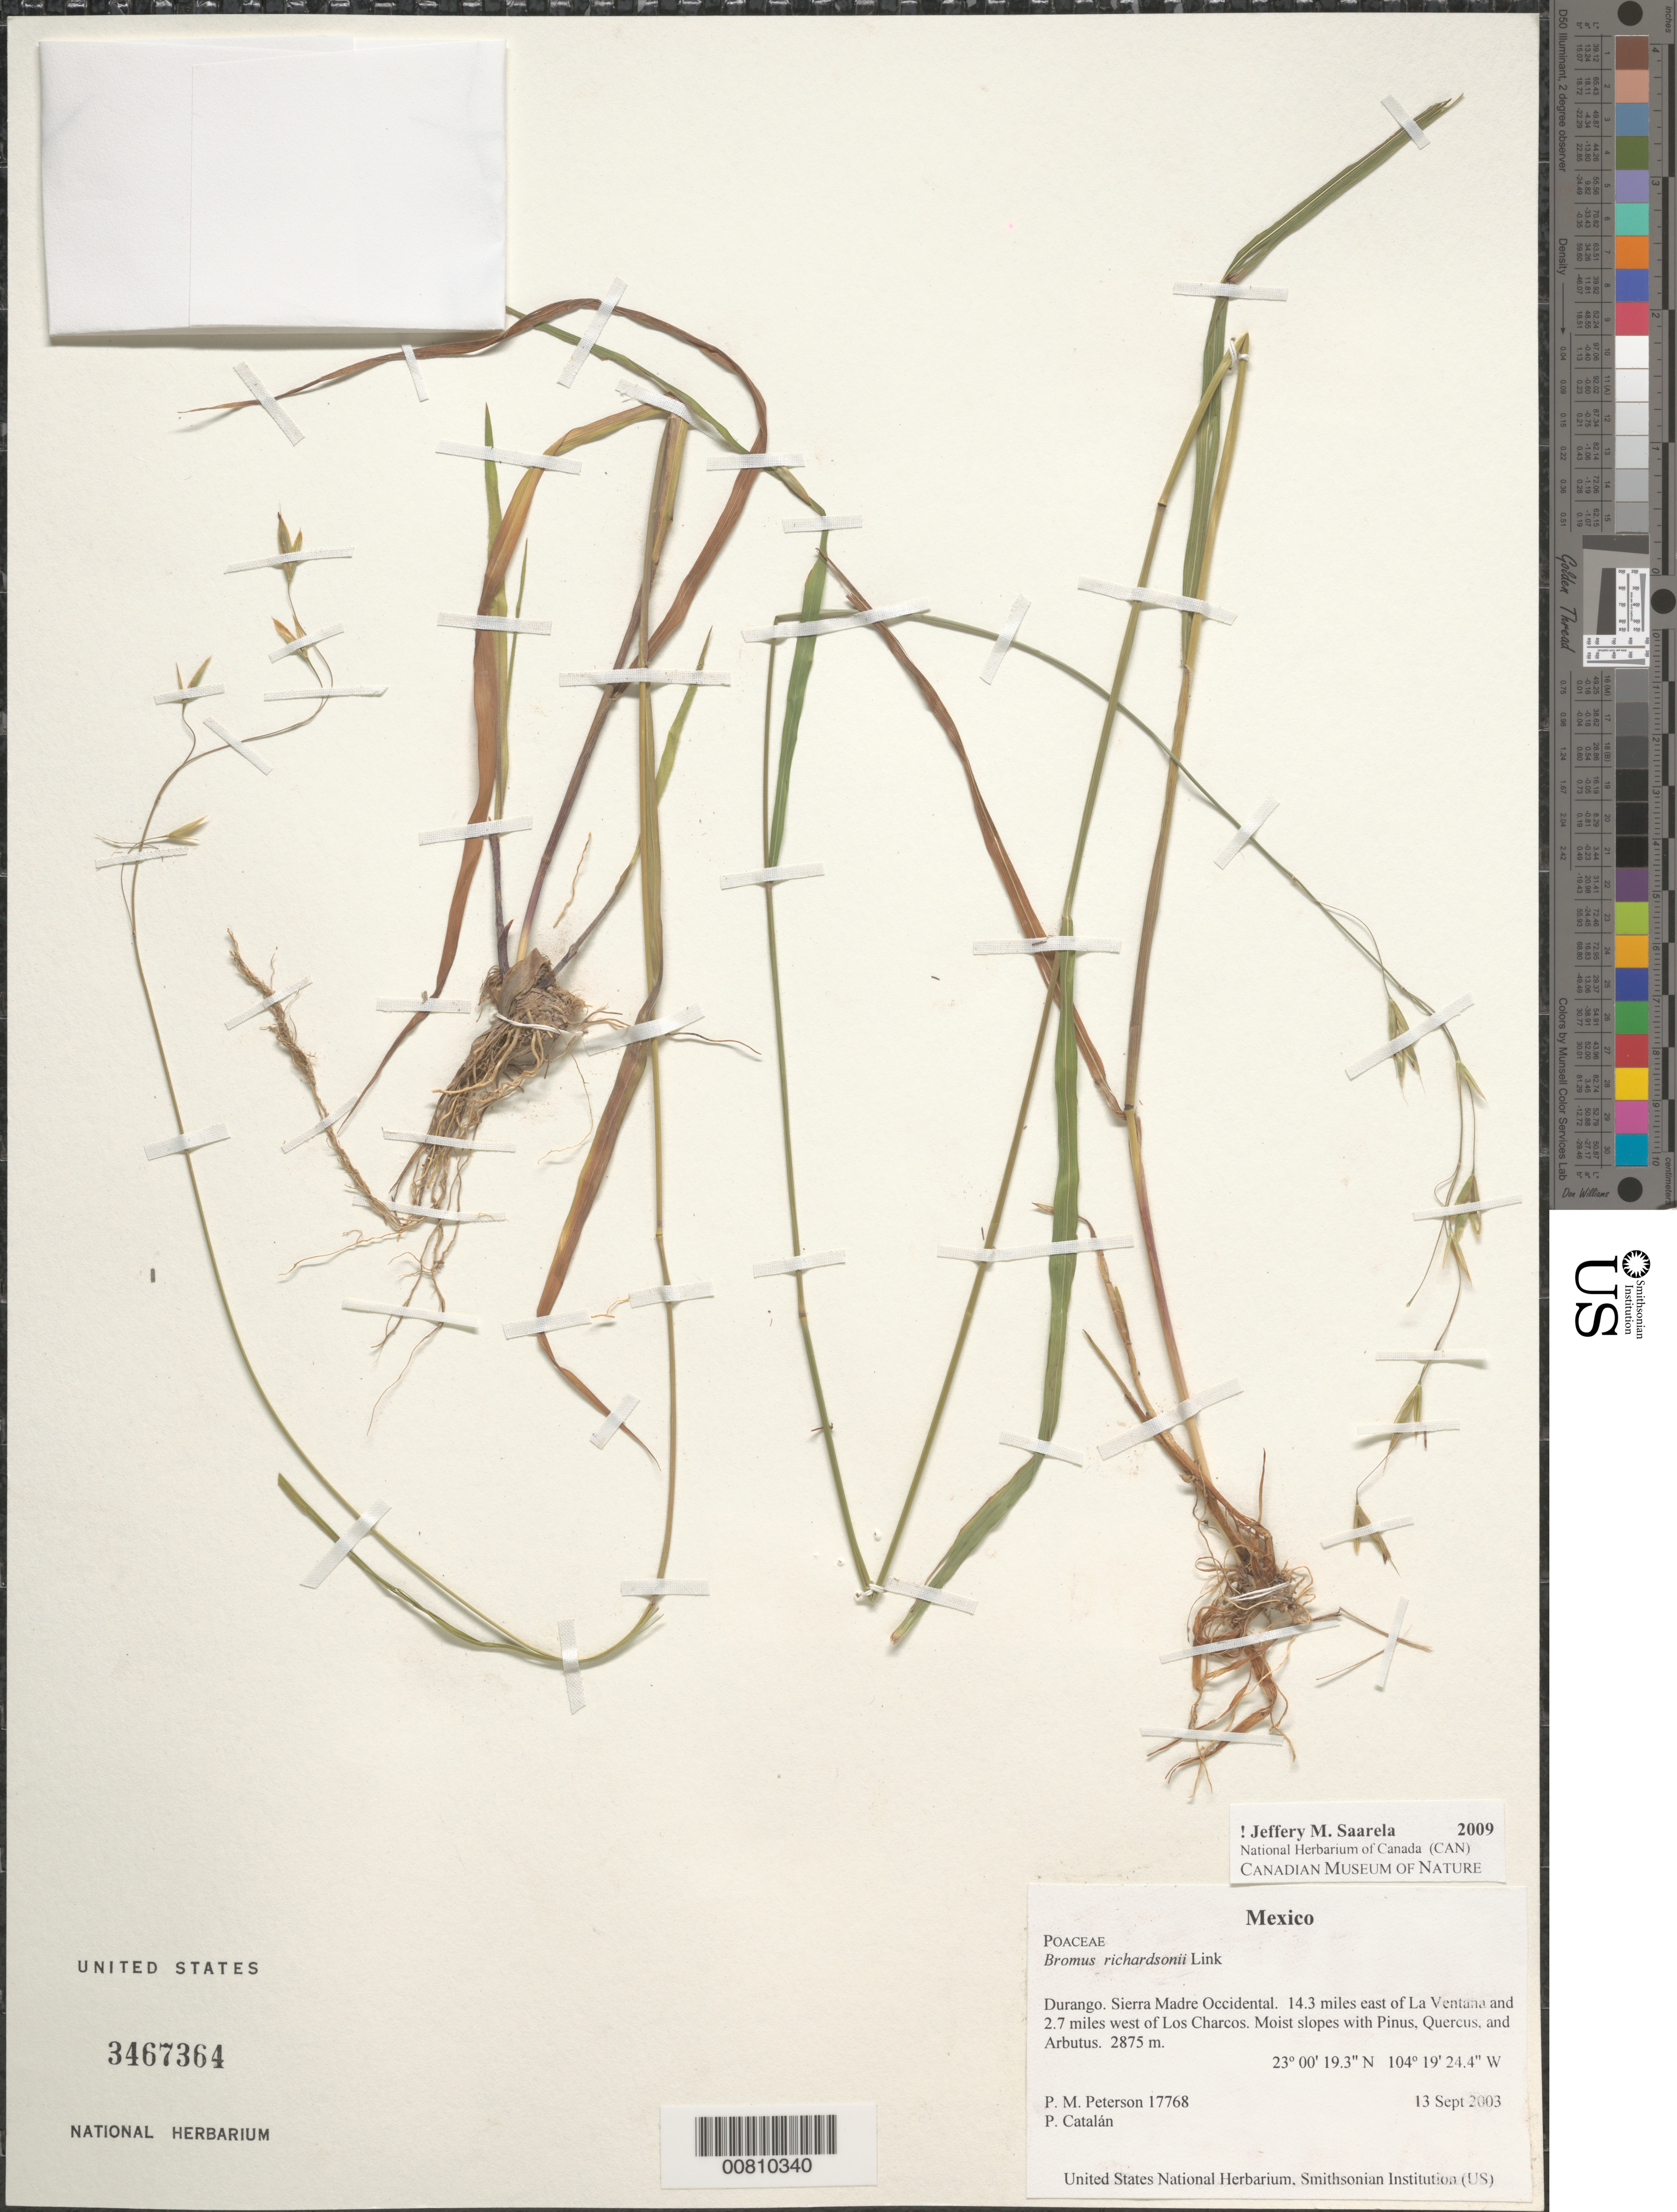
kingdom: Plantae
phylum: Tracheophyta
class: Liliopsida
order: Poales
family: Poaceae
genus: Bromus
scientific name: Bromus richardsonii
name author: Link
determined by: Saarela, J. M., (CAN), Canadian Museum of Nature (CANADA)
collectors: P. M. Peterson & F. Sánchez Alvarado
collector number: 17768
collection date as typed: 13 Sep 2003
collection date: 2003-09-13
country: Mexico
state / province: Durango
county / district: Sierra Madre Occidental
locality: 14.3 miles east of La Ventana and 2.7 miles west of Los Charcos. Moist slopes with Pinus, Quercus, and Arbutus.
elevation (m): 2875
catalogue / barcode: US 3467364